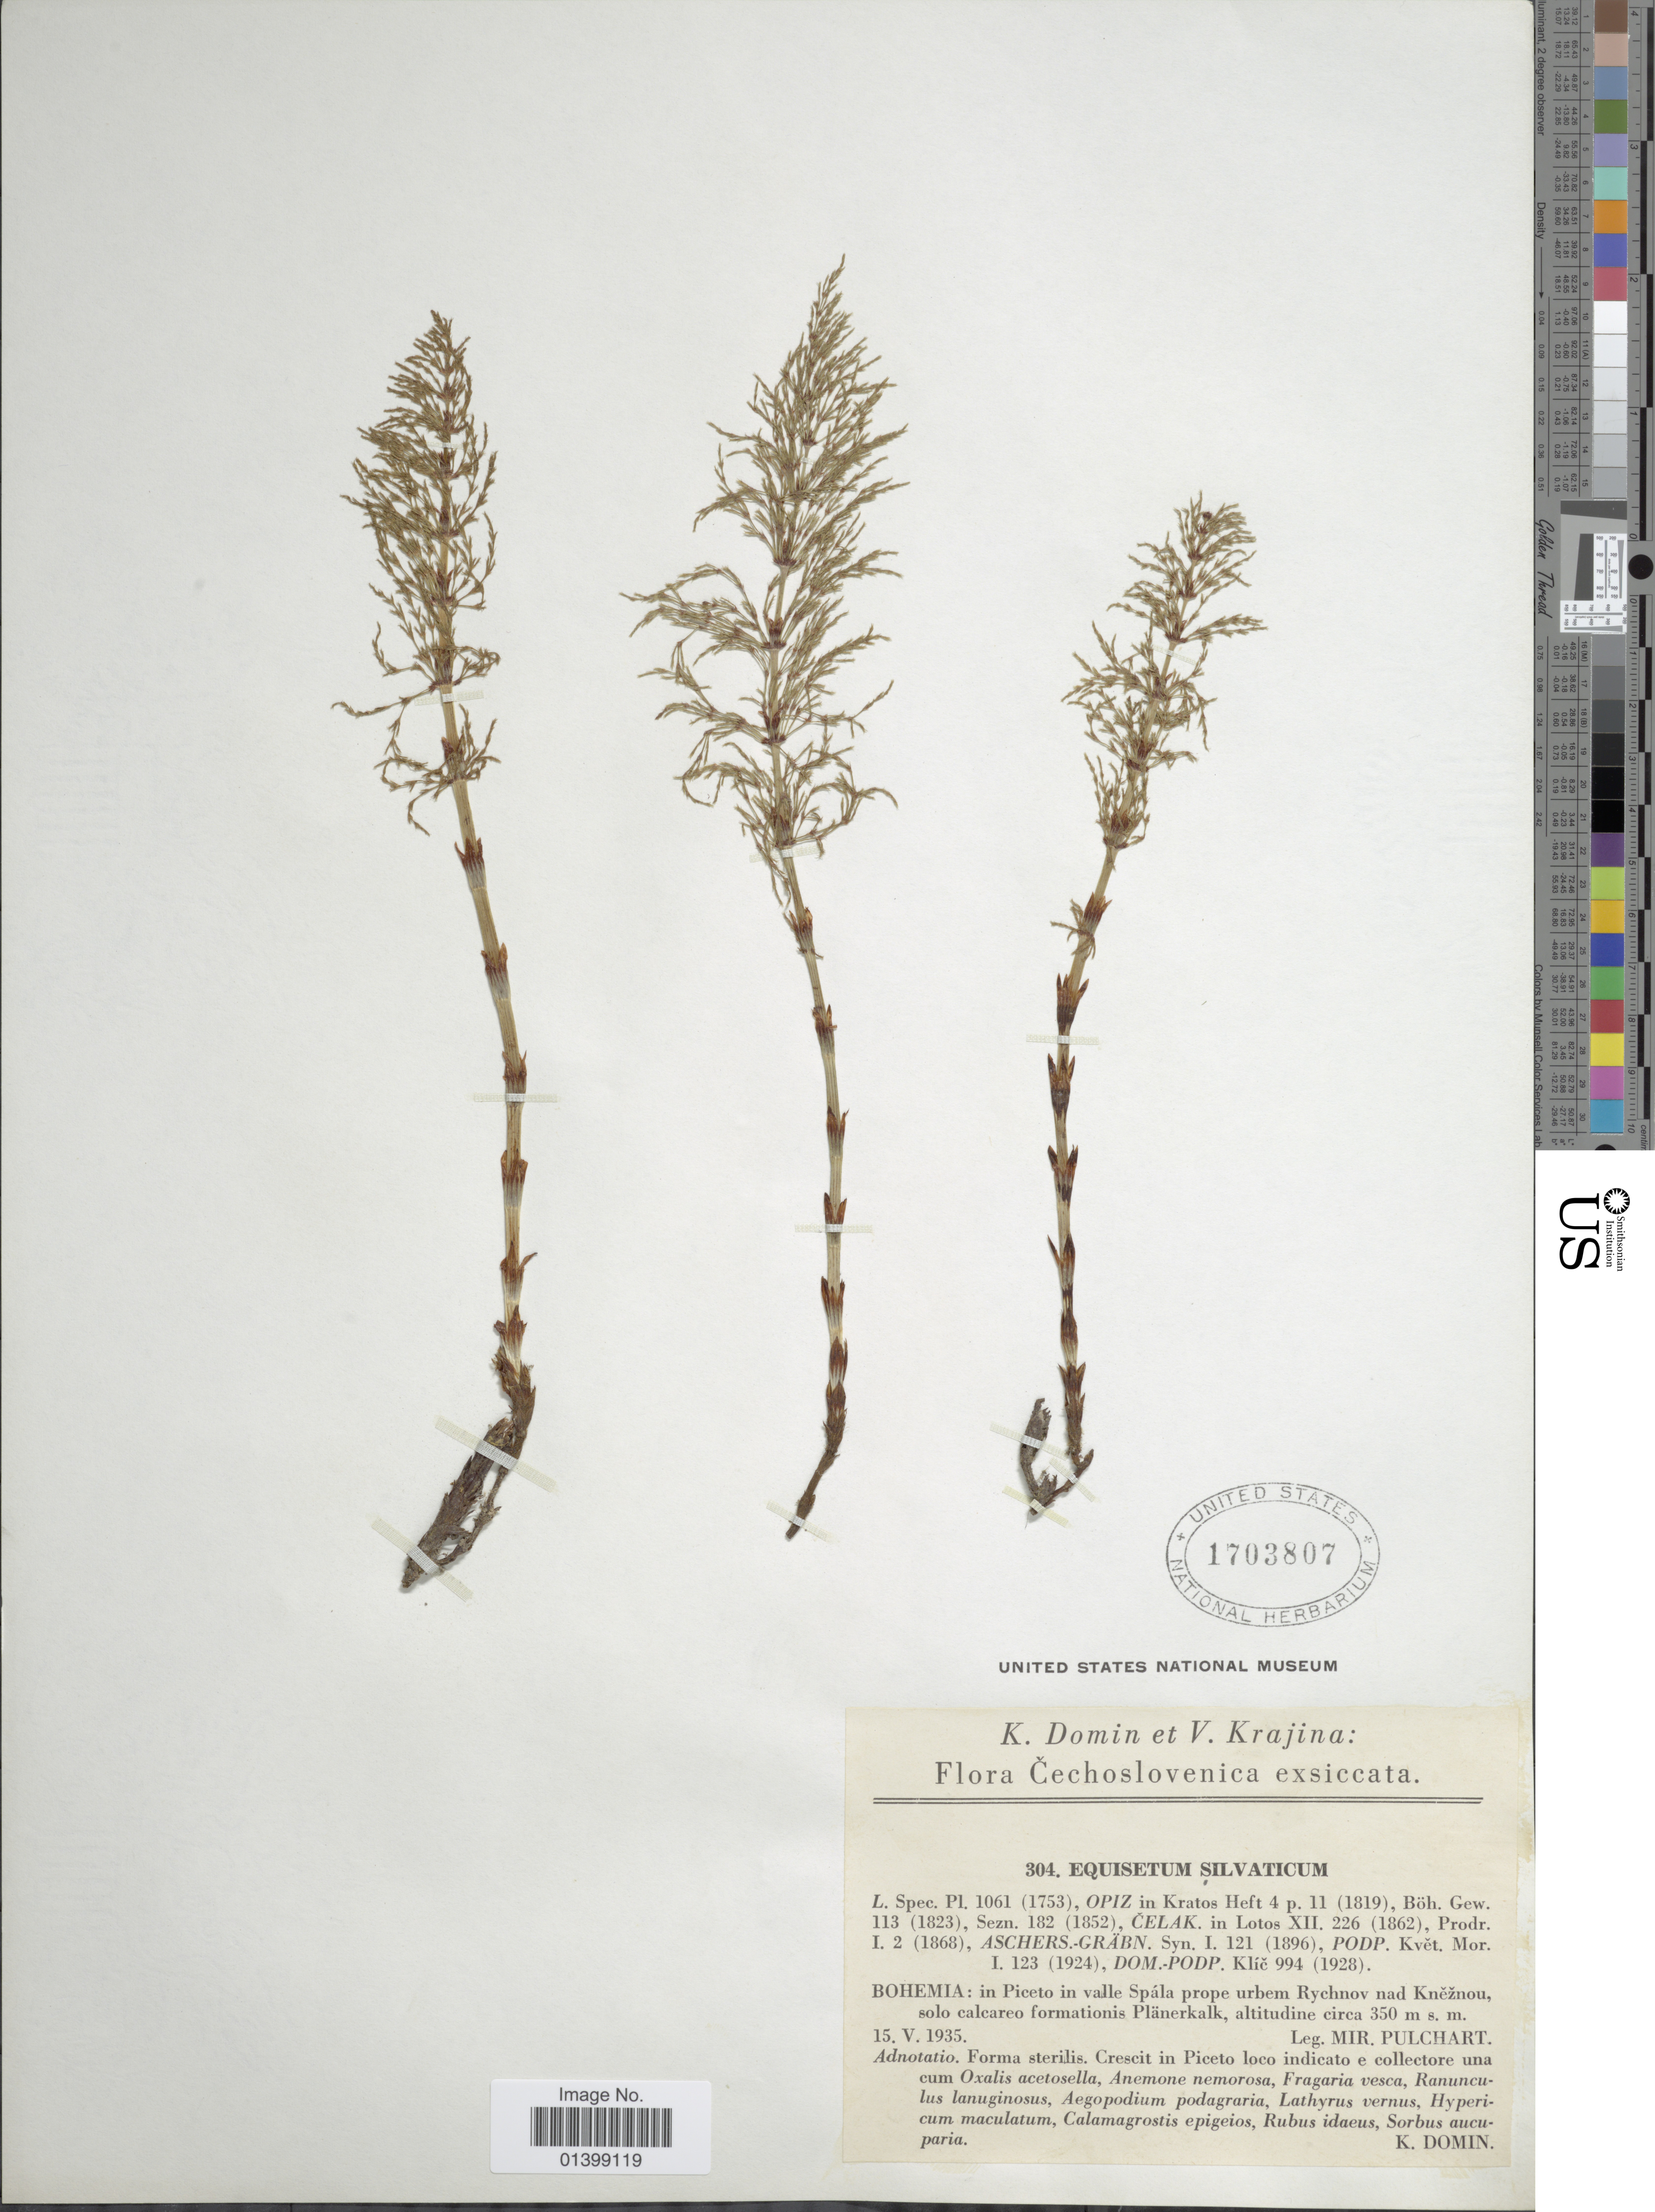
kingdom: Plantae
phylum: Tracheophyta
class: Polypodiopsida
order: Equisetales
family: Equisetaceae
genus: Equisetum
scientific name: Equisetum sylvaticum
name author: L.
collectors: M. Pulchart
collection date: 1935-05-15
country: Czechia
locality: Cechoslovenica, Bohemia: In Piceto in valle Spála prope urebem Rychnov nad Knêznou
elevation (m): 350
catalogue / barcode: US 1703807